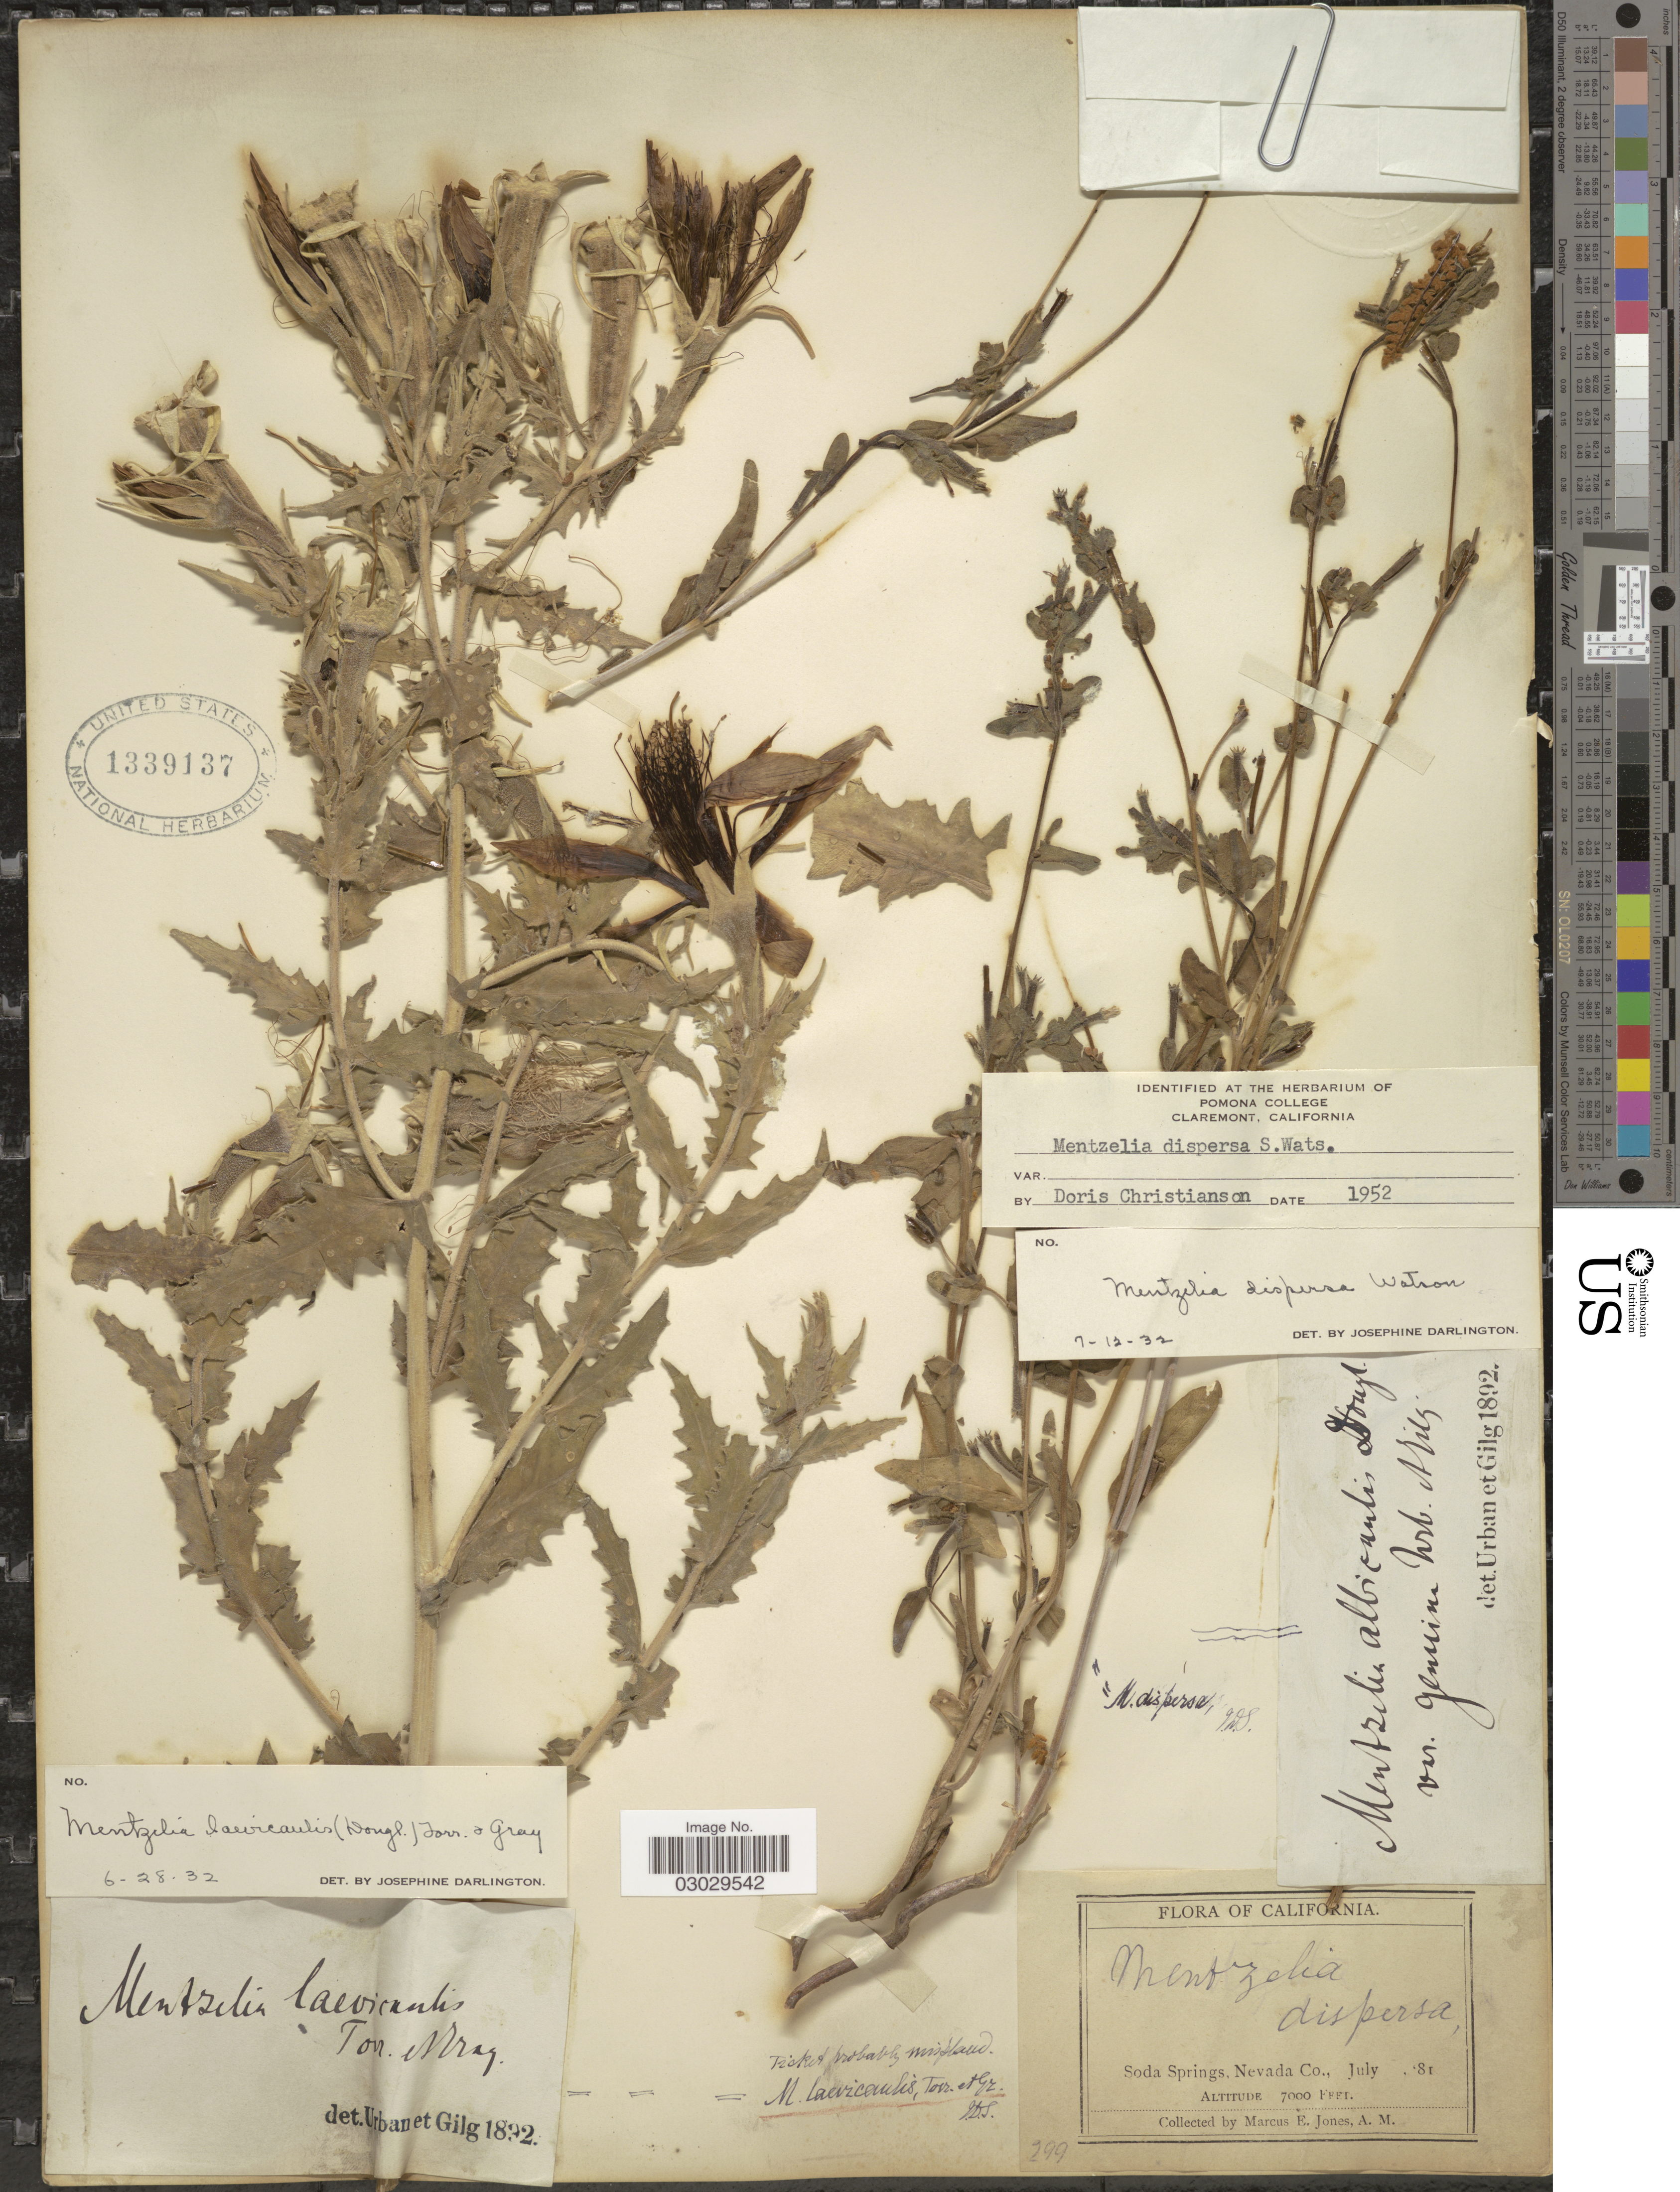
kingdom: Plantae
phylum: Tracheophyta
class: Magnoliopsida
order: Cornales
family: Loasaceae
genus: Mentzelia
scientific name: Mentzelia dispersa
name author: S. Watson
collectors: M. E. Jones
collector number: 299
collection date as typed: Transcribed d/m/y: /7/81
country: United States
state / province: California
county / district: Nevada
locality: Soda Springs, Nevada Co.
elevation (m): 2134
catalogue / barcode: US 1339137